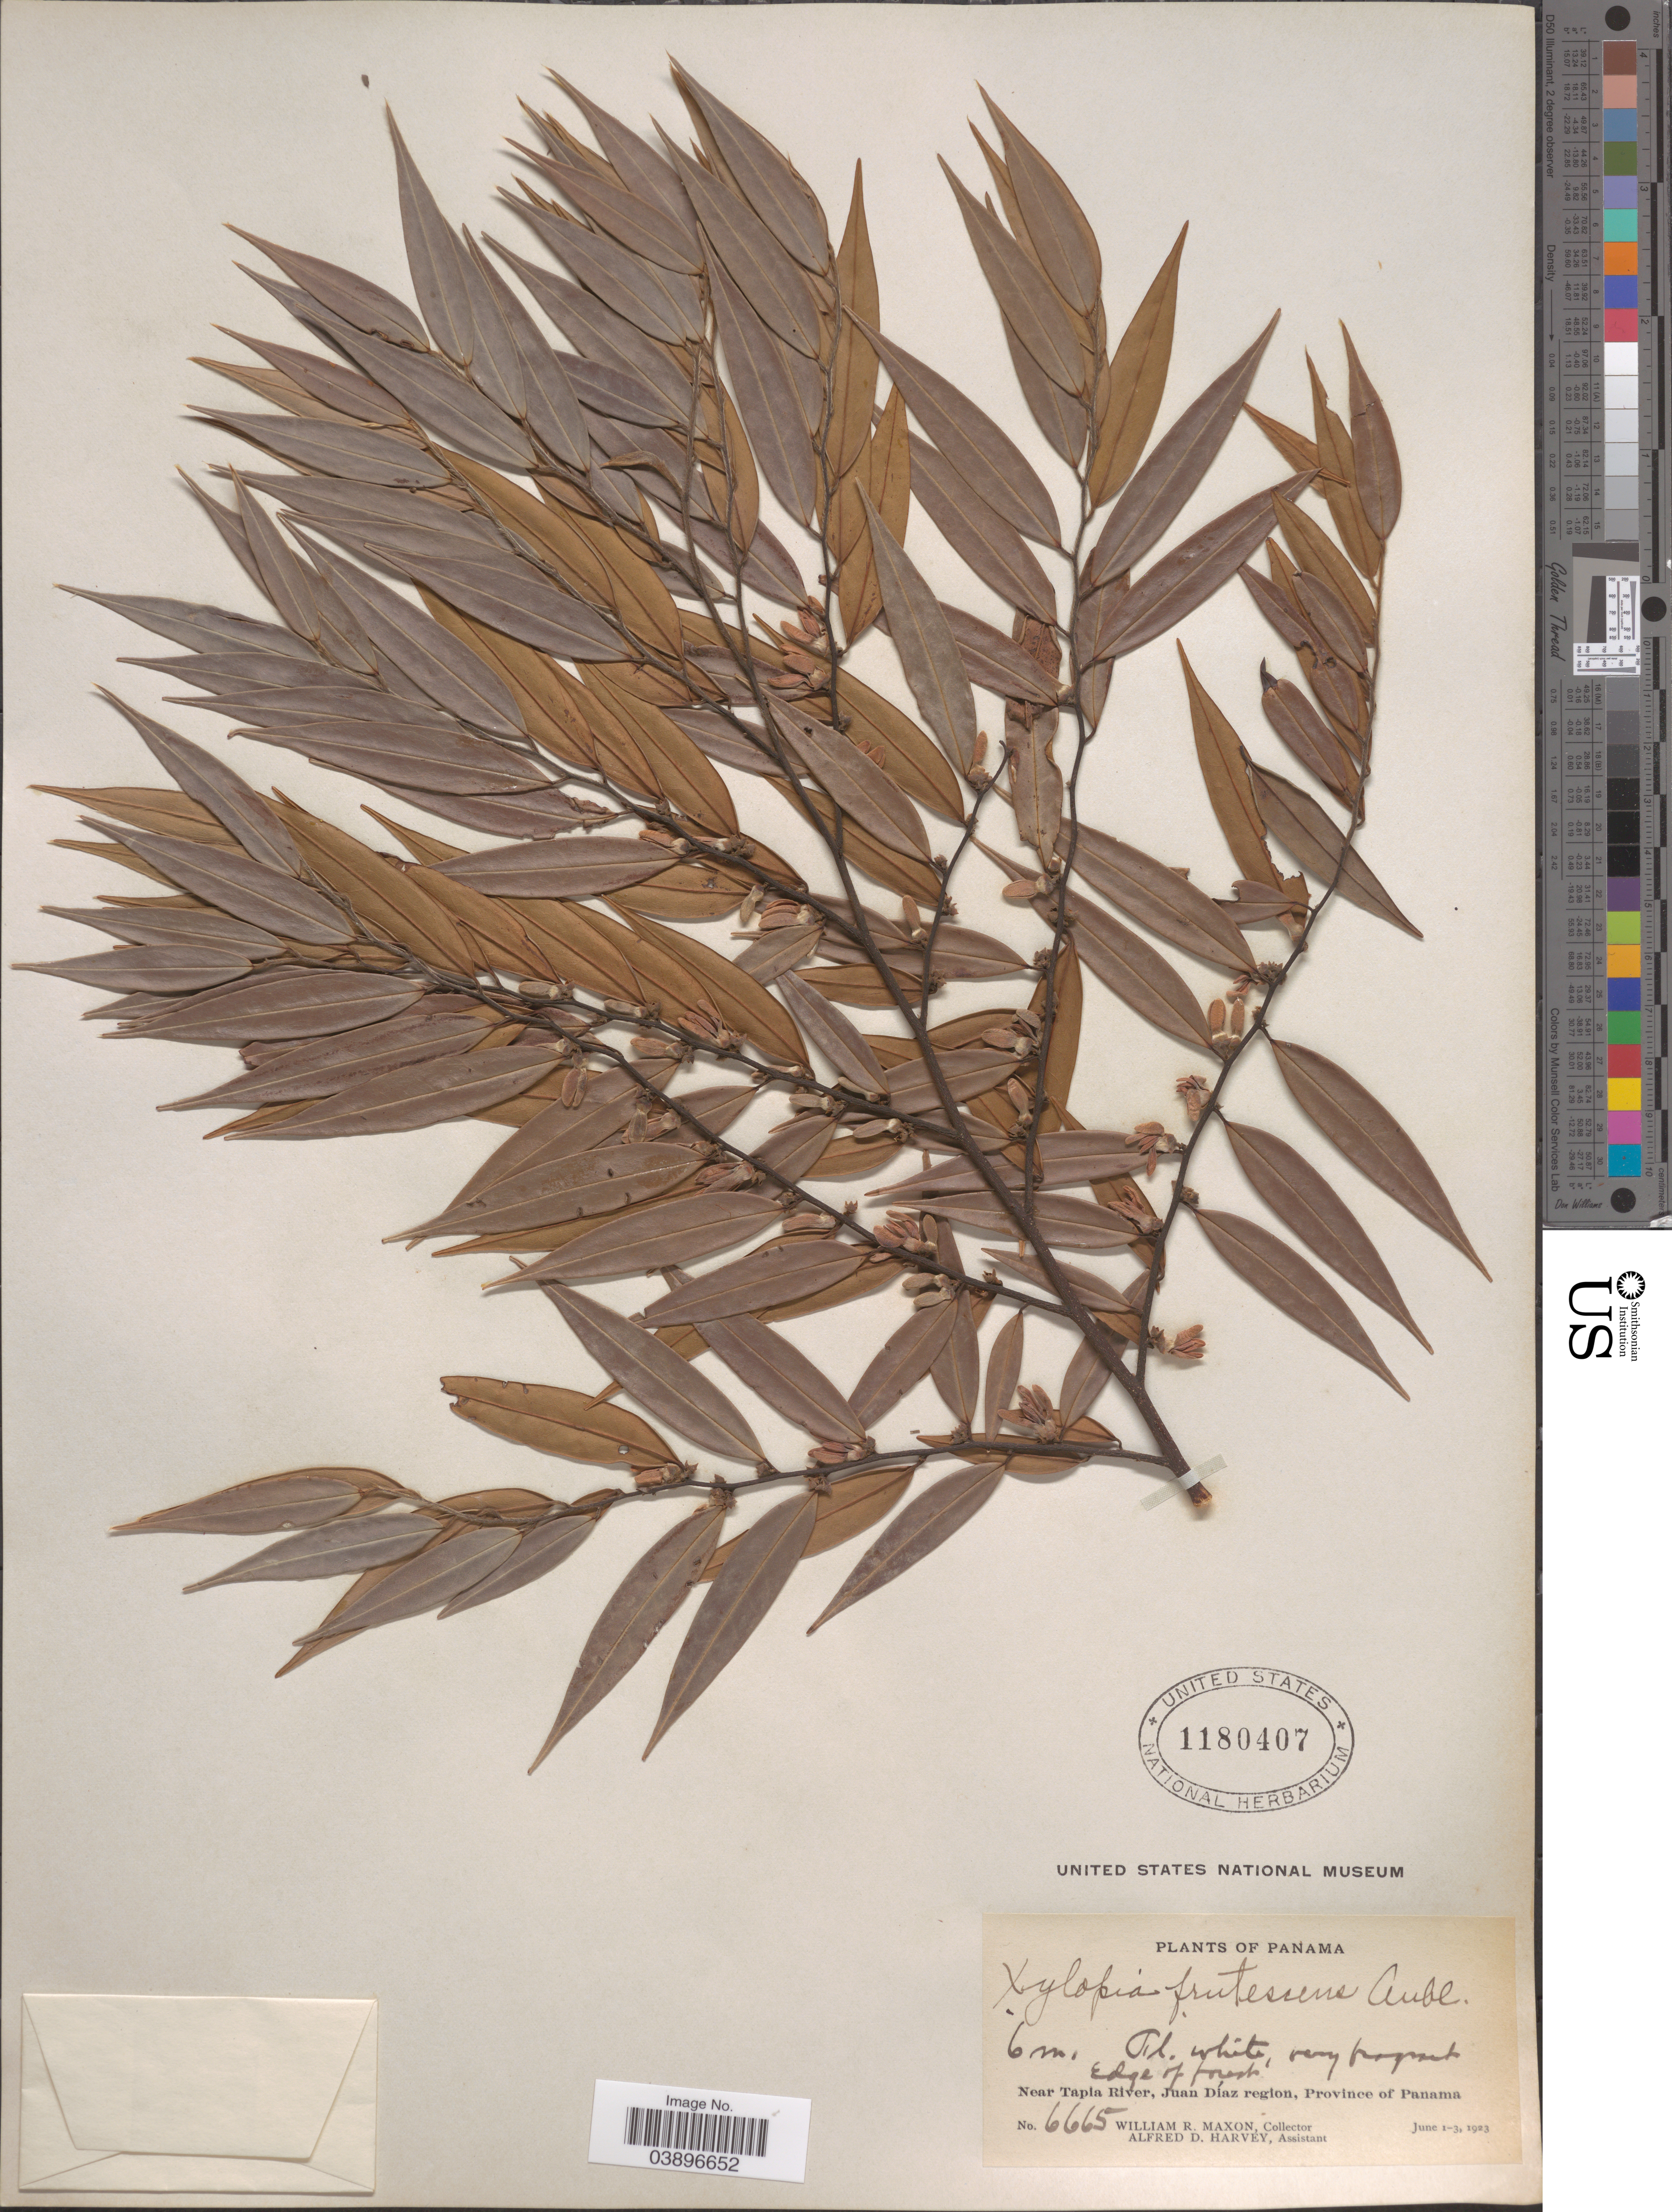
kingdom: Plantae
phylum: Tracheophyta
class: Magnoliopsida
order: Magnoliales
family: Annonaceae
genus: Xylopia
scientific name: Xylopia frutescens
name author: Aubl.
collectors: W. R. Maxon & A. D. Harvey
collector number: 6665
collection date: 1923-06-01/1923-06-03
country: Panama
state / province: Panamá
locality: Near Tapia River, Juan Díaz region.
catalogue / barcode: US 1180407